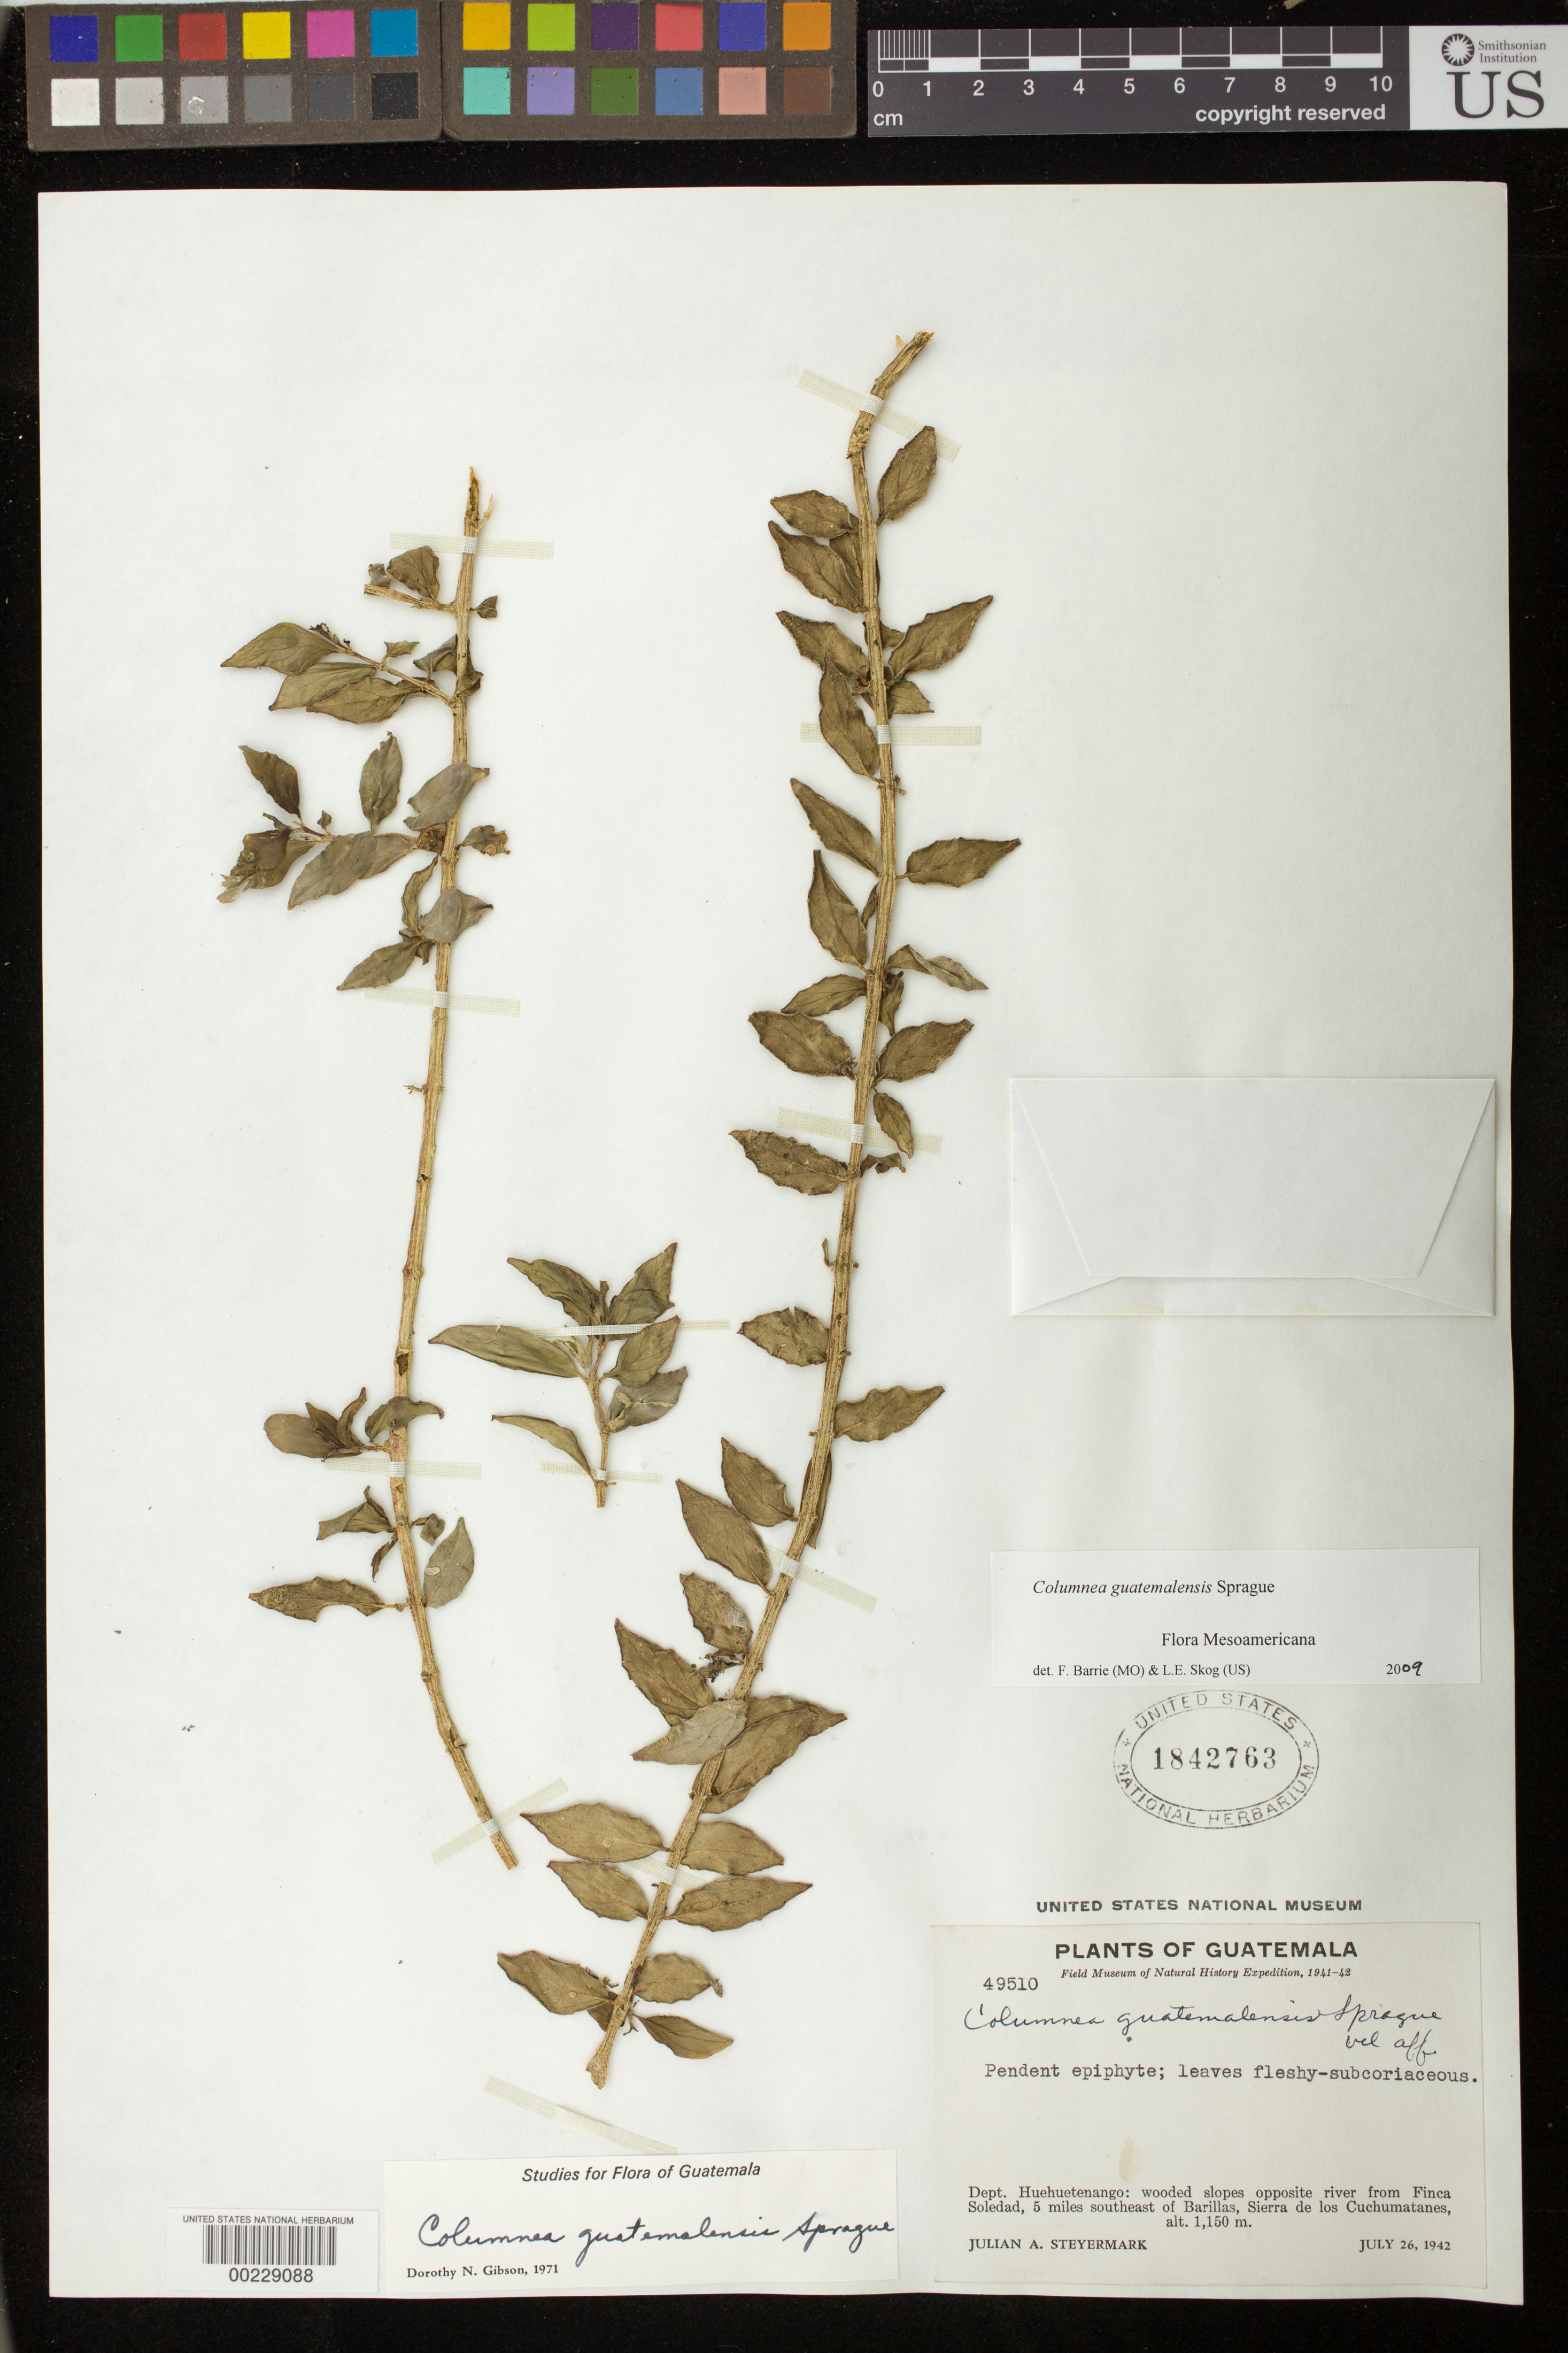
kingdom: Plantae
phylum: Tracheophyta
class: Magnoliopsida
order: Lamiales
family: Gesneriaceae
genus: Columnea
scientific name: Columnea guatemalensis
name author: Sprague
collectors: J. Steyermark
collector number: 49510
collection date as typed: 26 Jul 1942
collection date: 1942-07-26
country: Guatemala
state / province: Huehuetenango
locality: Opposite river from Finca Soledad, 5 mi SE of Barillas, Sierra de Los Cuchumatanes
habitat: Wooded slopes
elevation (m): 1150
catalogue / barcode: US 1842763